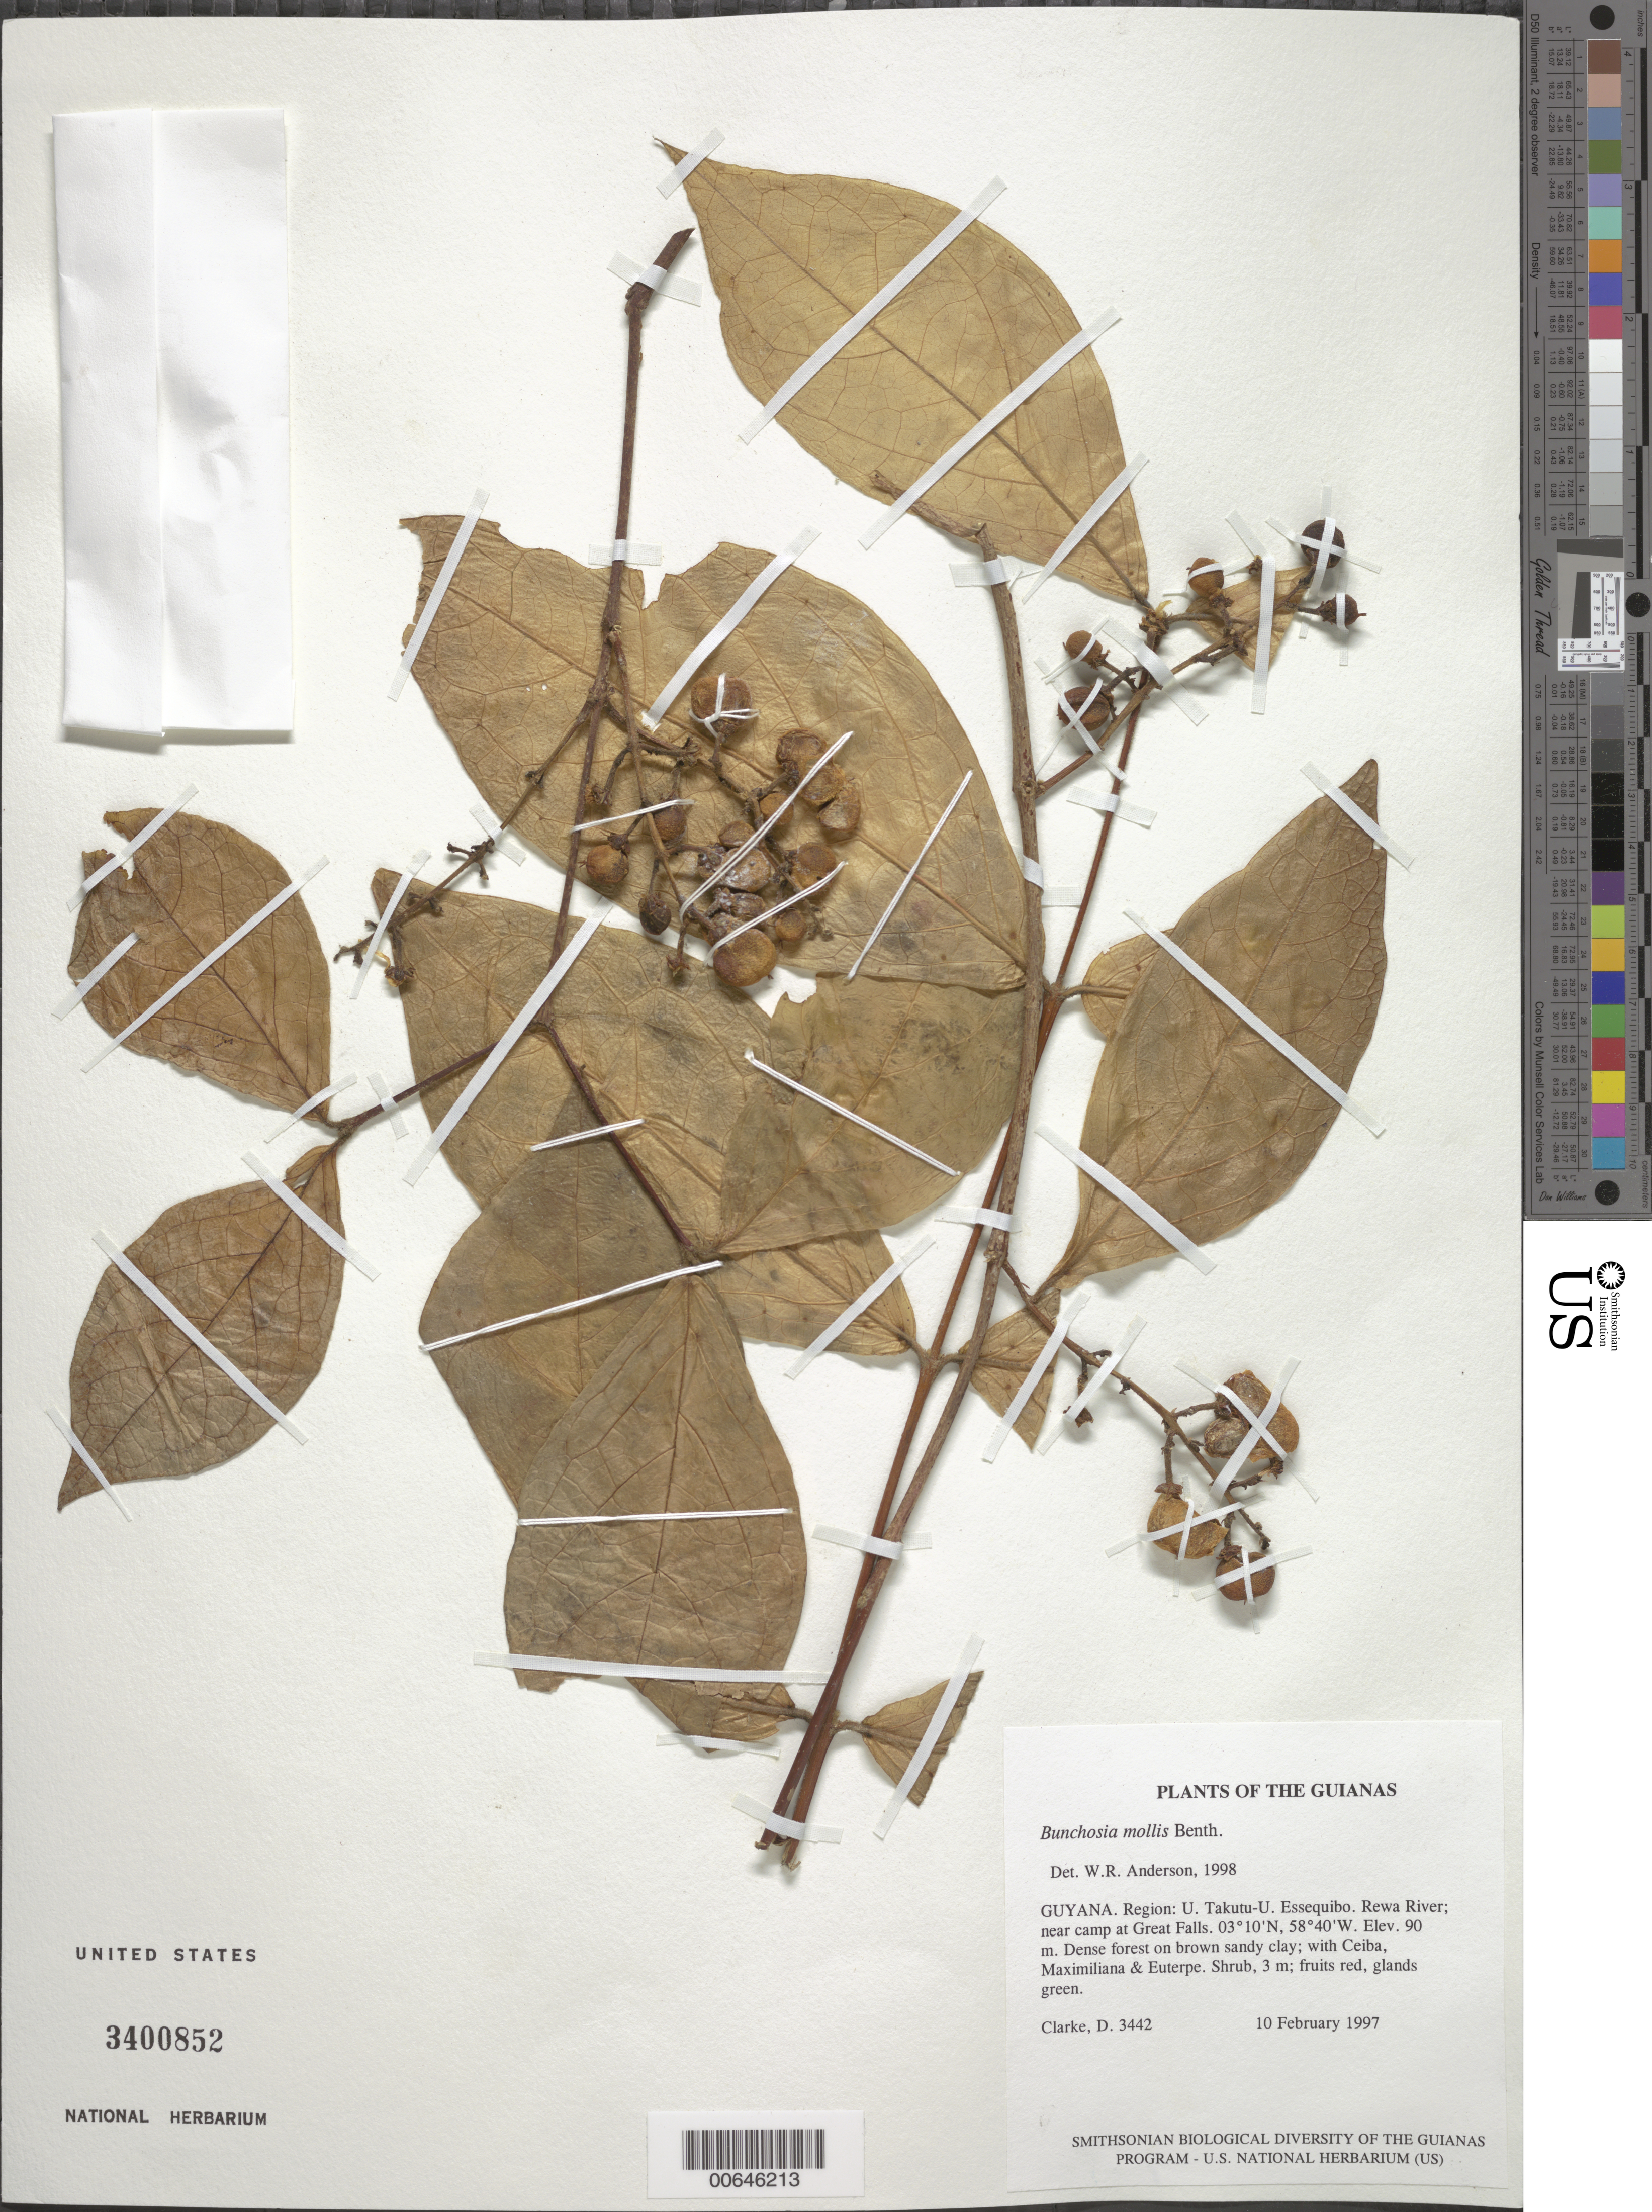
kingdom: Plantae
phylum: Tracheophyta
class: Magnoliopsida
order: Malpighiales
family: Malpighiaceae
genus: Bunchosia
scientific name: Bunchosia mollis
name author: Benth.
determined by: Anderson, W. R., (MICH), University of Michigan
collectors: H. D. Clarke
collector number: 3442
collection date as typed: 10 February 1997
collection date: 1997-02-10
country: Guyana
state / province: U. Takutu-U. Essequibo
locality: Rewa River; near camp at Great Falls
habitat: Dense forest on brown sandy clay; with Ceiba, Maximiliana & Euterpe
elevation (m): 90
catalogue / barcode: US 3400852